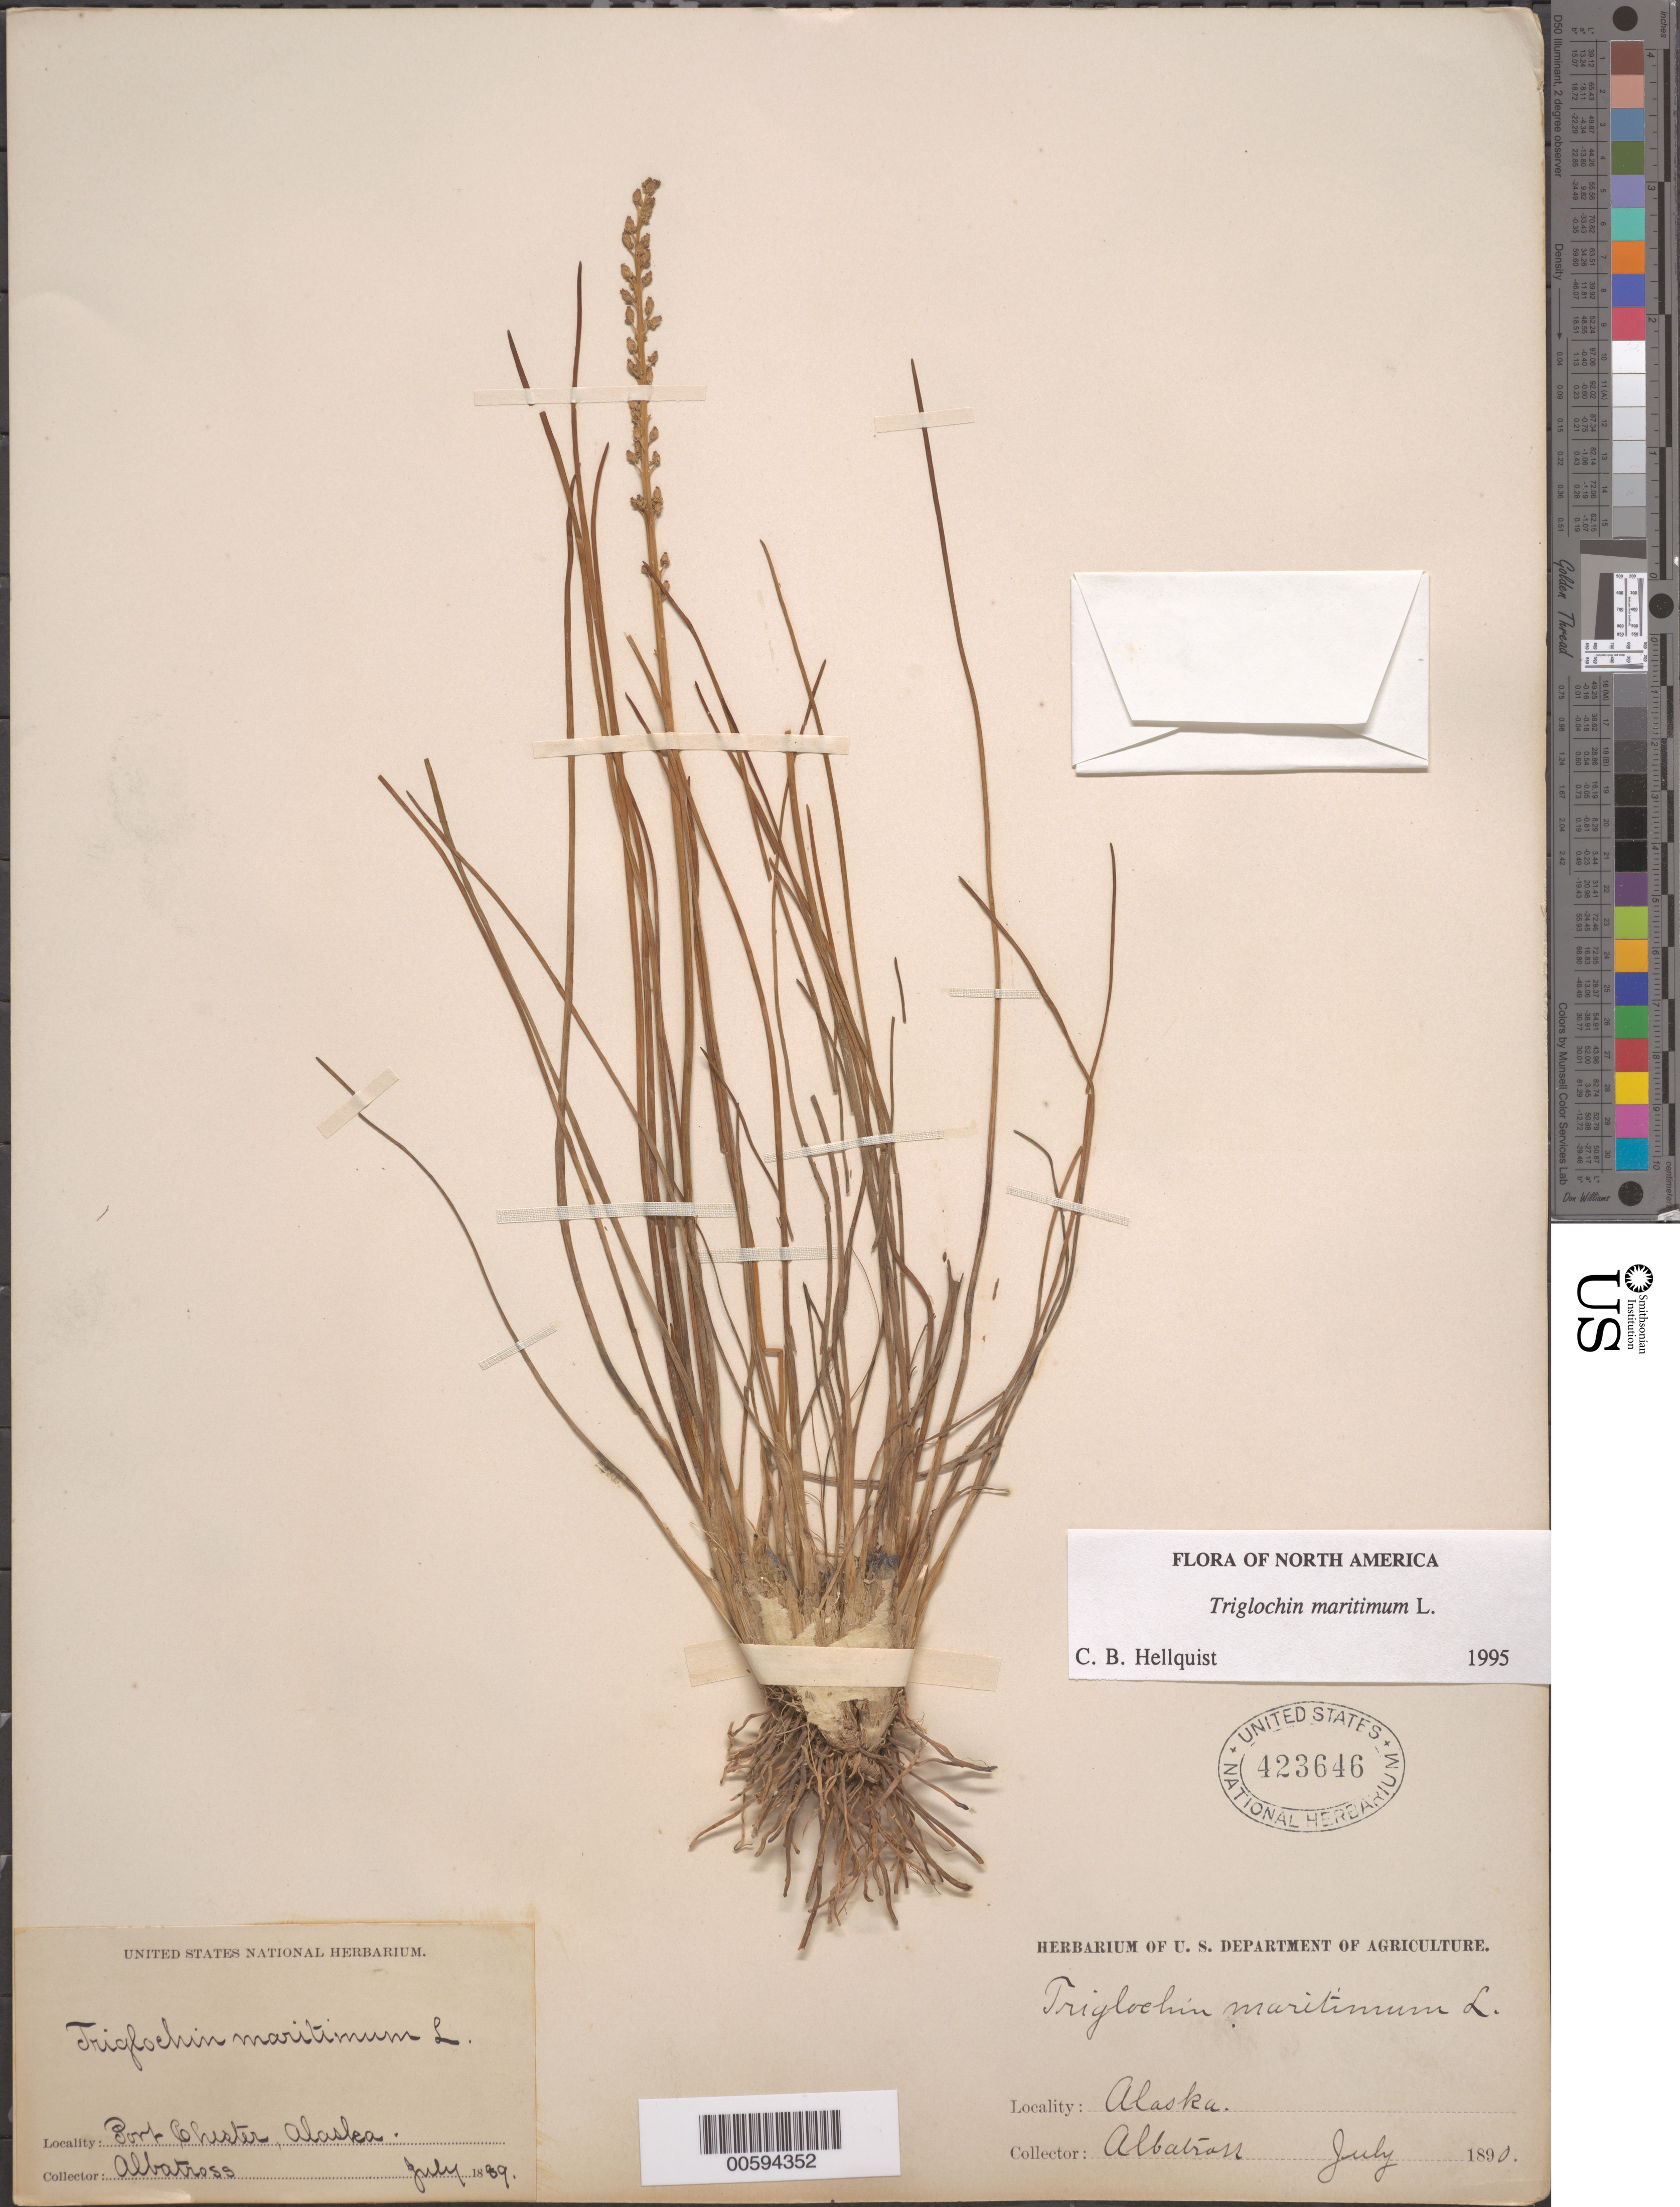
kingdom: Plantae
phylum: Tracheophyta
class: Liliopsida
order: Alismatales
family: Juncaginaceae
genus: Triglochin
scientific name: Triglochin maritima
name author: L.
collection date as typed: Jul 1889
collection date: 1889-07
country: United States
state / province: Alaska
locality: Port Chester, Albatross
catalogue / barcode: US 423646